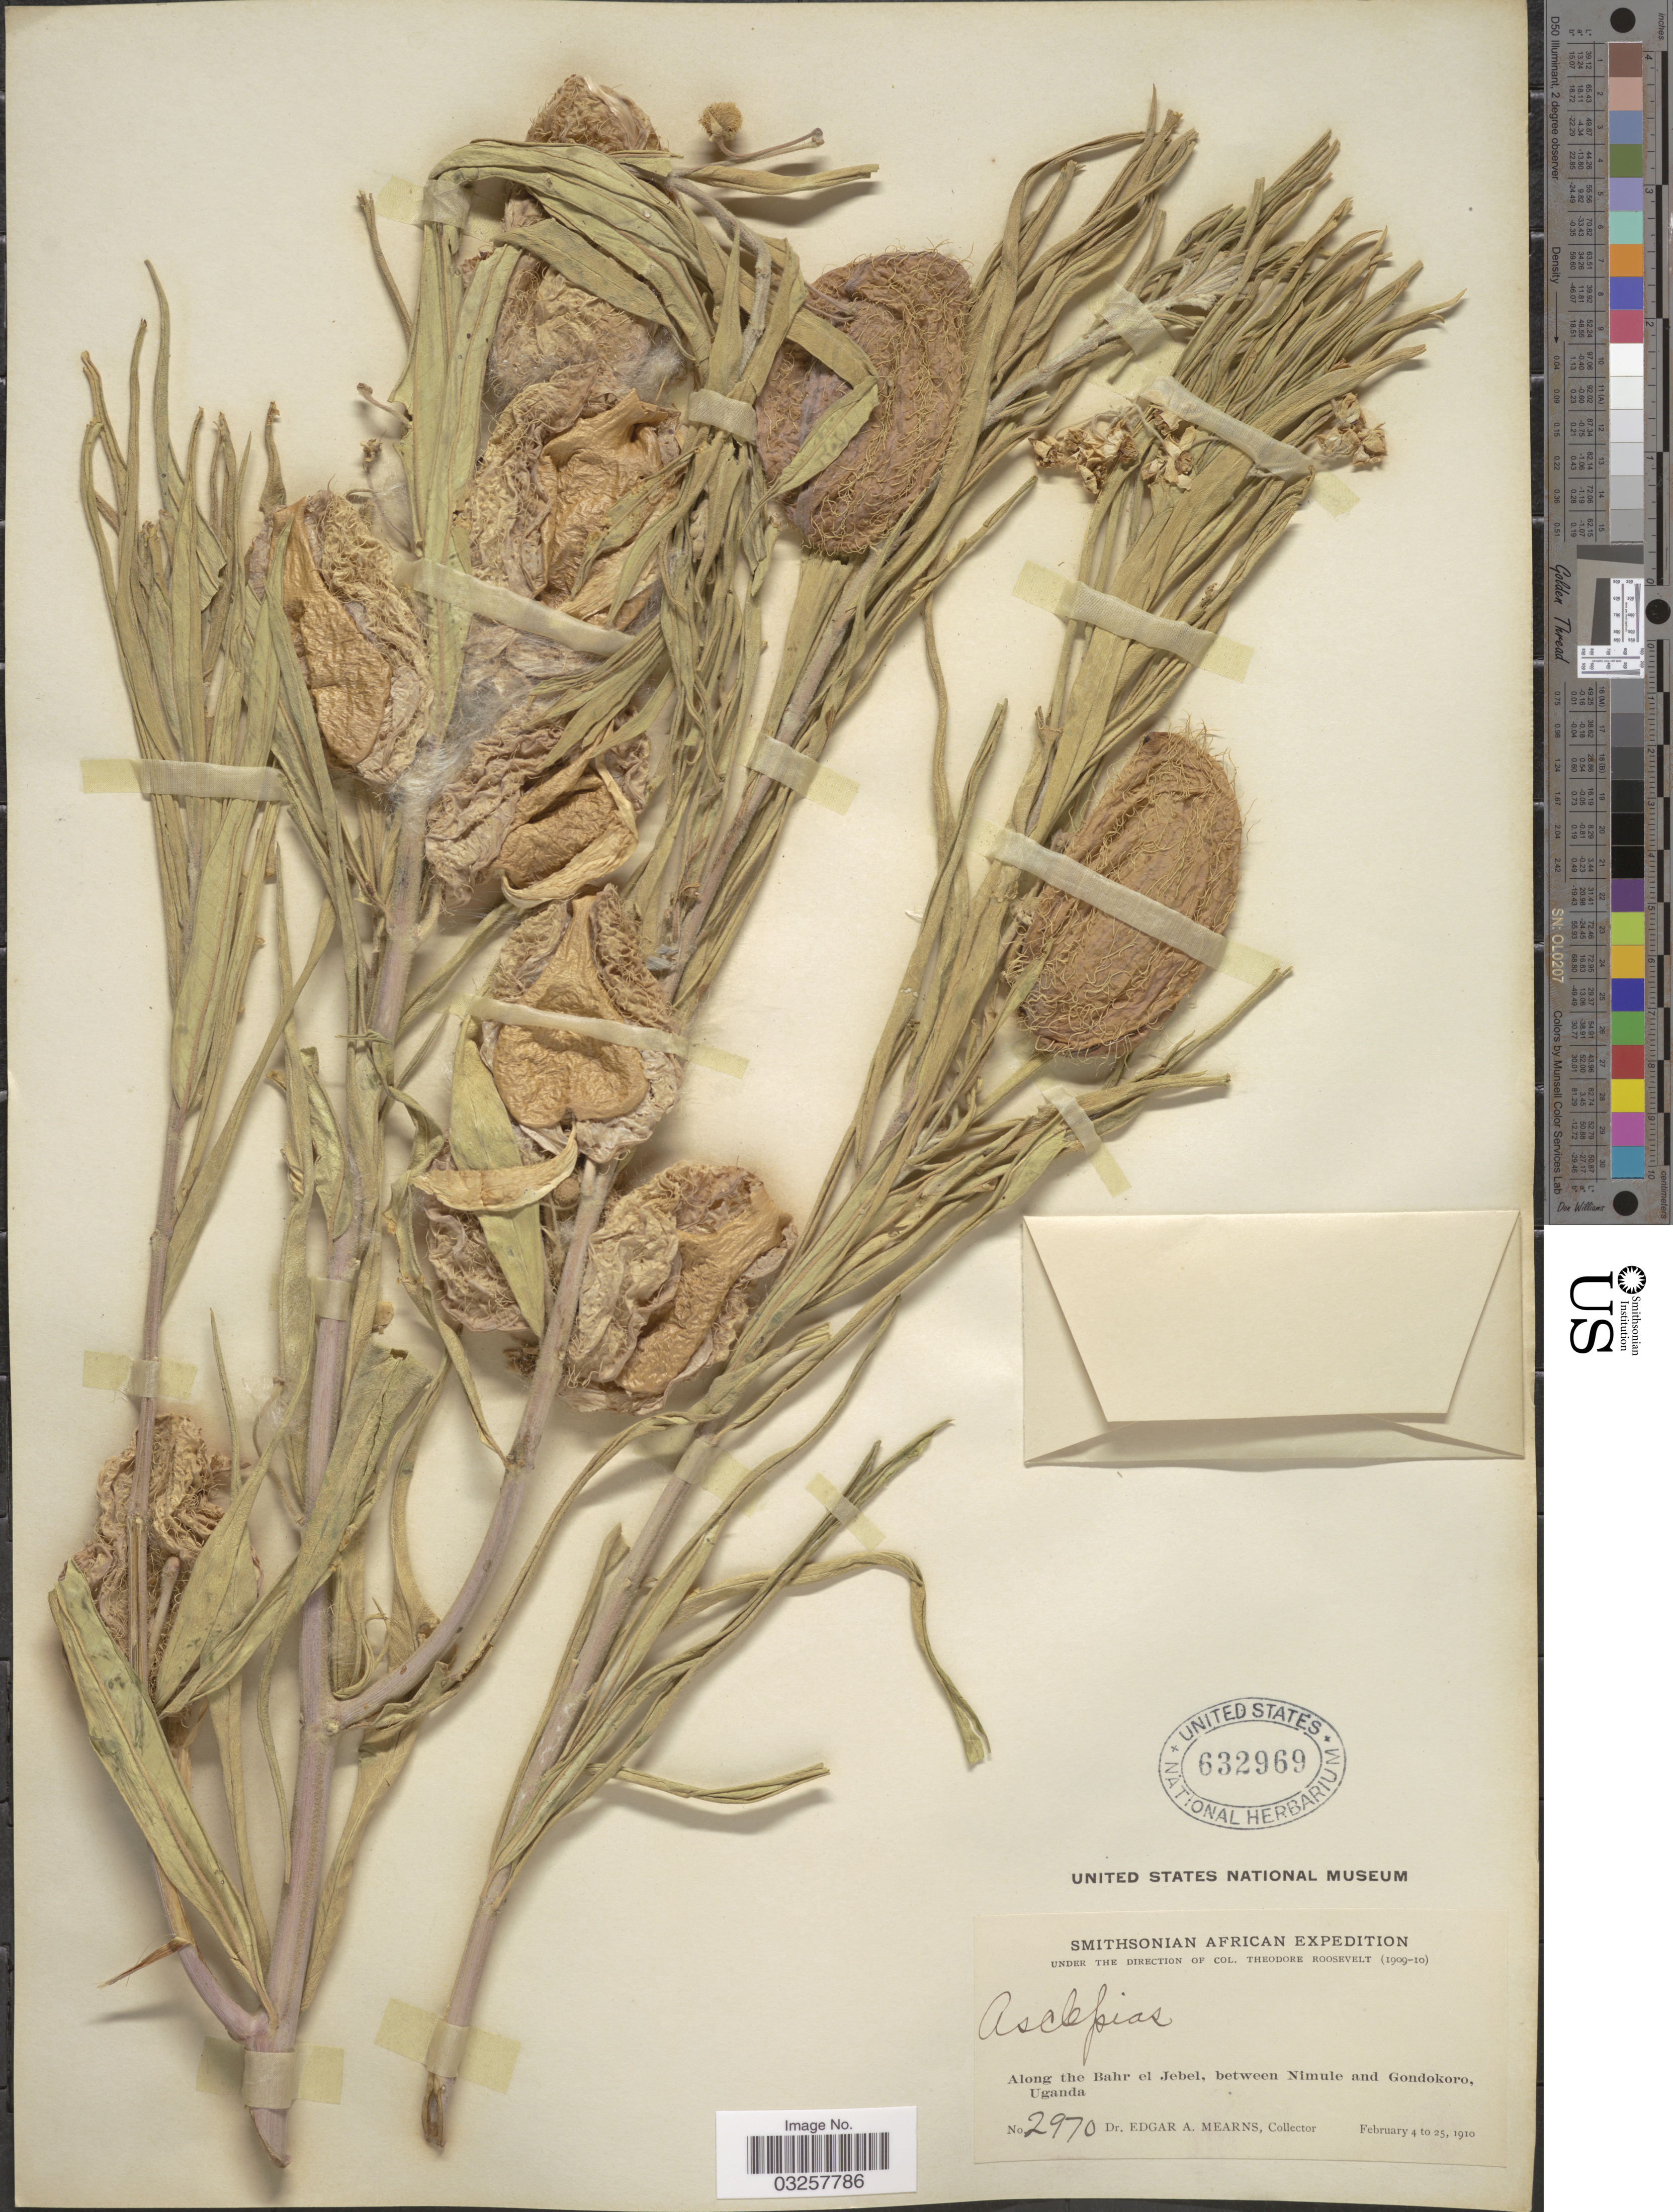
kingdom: Plantae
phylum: Tracheophyta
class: Magnoliopsida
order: Gentianales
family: Apocynaceae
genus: Asclepias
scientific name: Asclepias sp.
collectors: E. A. Mearns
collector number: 2970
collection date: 1910-02-04/1910-02-25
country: Uganda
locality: Along the Bahr el Jebel, between Nimule and Gondokoro.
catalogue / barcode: US 632969